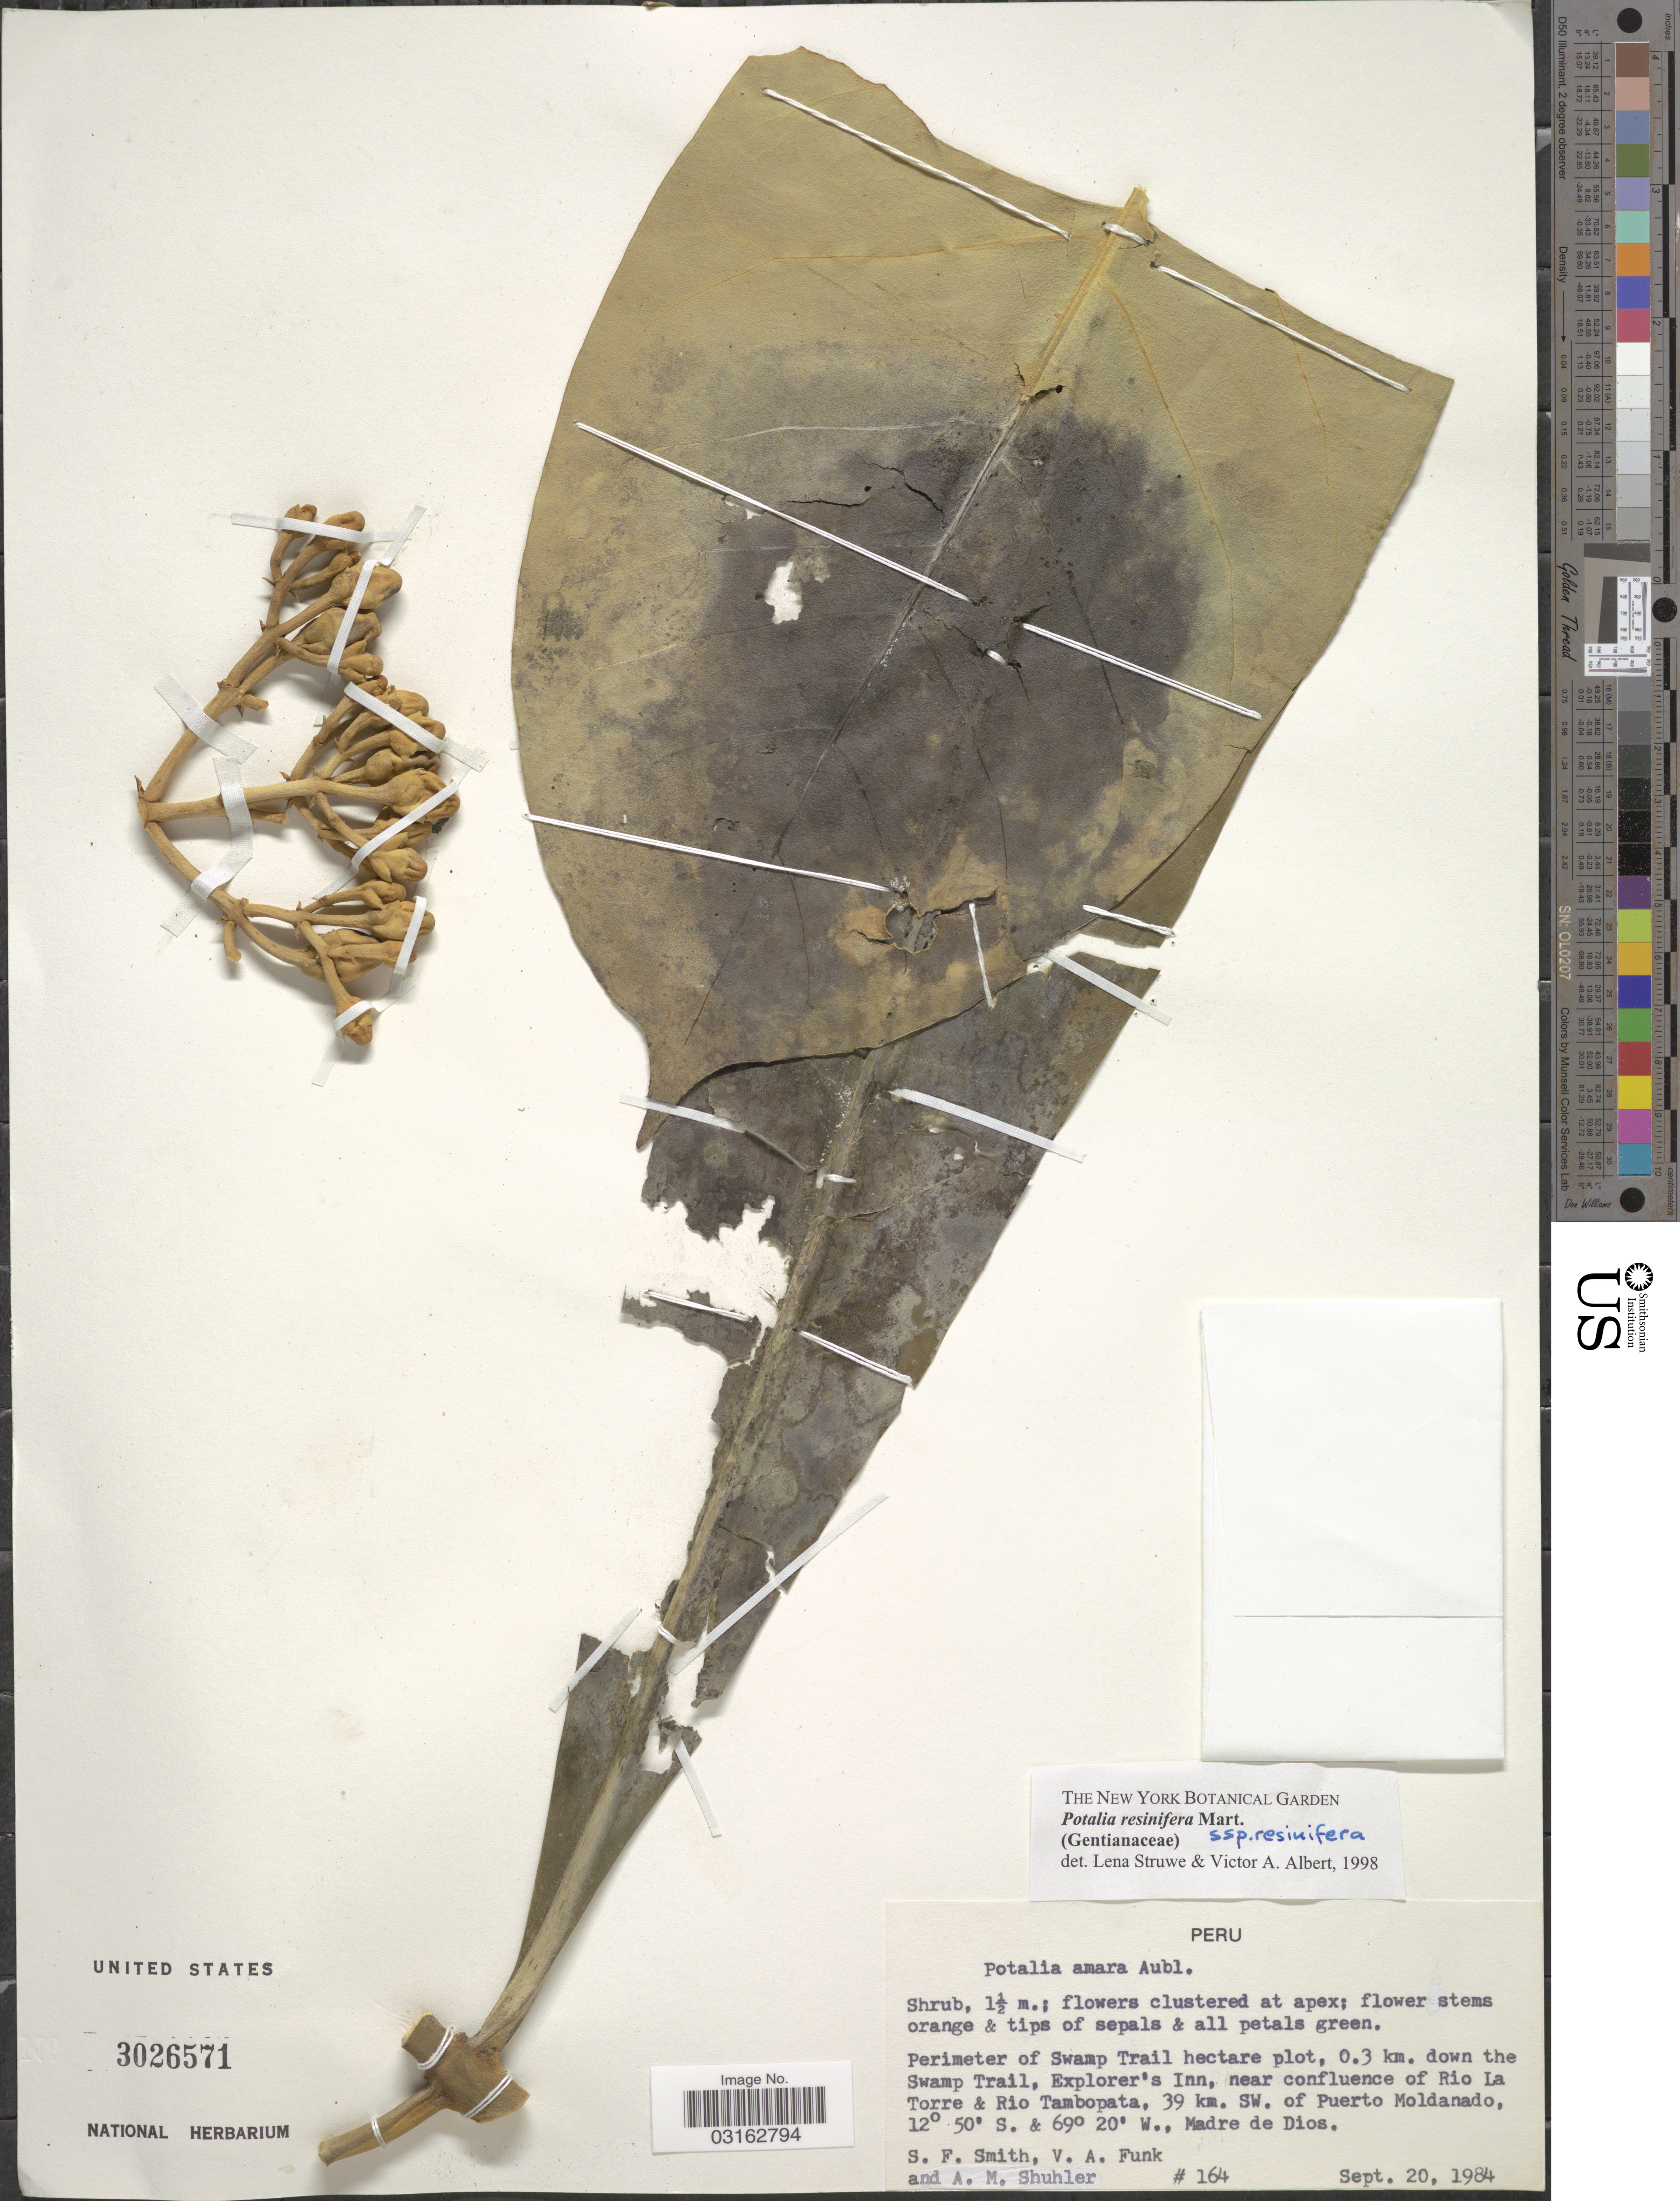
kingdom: Plantae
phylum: Tracheophyta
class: Magnoliopsida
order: Gentianales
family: Gentianaceae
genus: Potalia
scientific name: Potalia resinifera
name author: Mart.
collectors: S.F. Smith, V. Funk & A. Shuhler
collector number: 164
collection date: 1984-09-20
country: Peru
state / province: Madre de Dios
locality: Perimeter of Swamp Trail hectare plot, 0.3 km. down the Swamp Trail, Explorer's Inn, near confluence of Rio La Torre & Rio Tambopata, 39 km. SW. of Puerto Moldanado.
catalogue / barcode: US 3026571